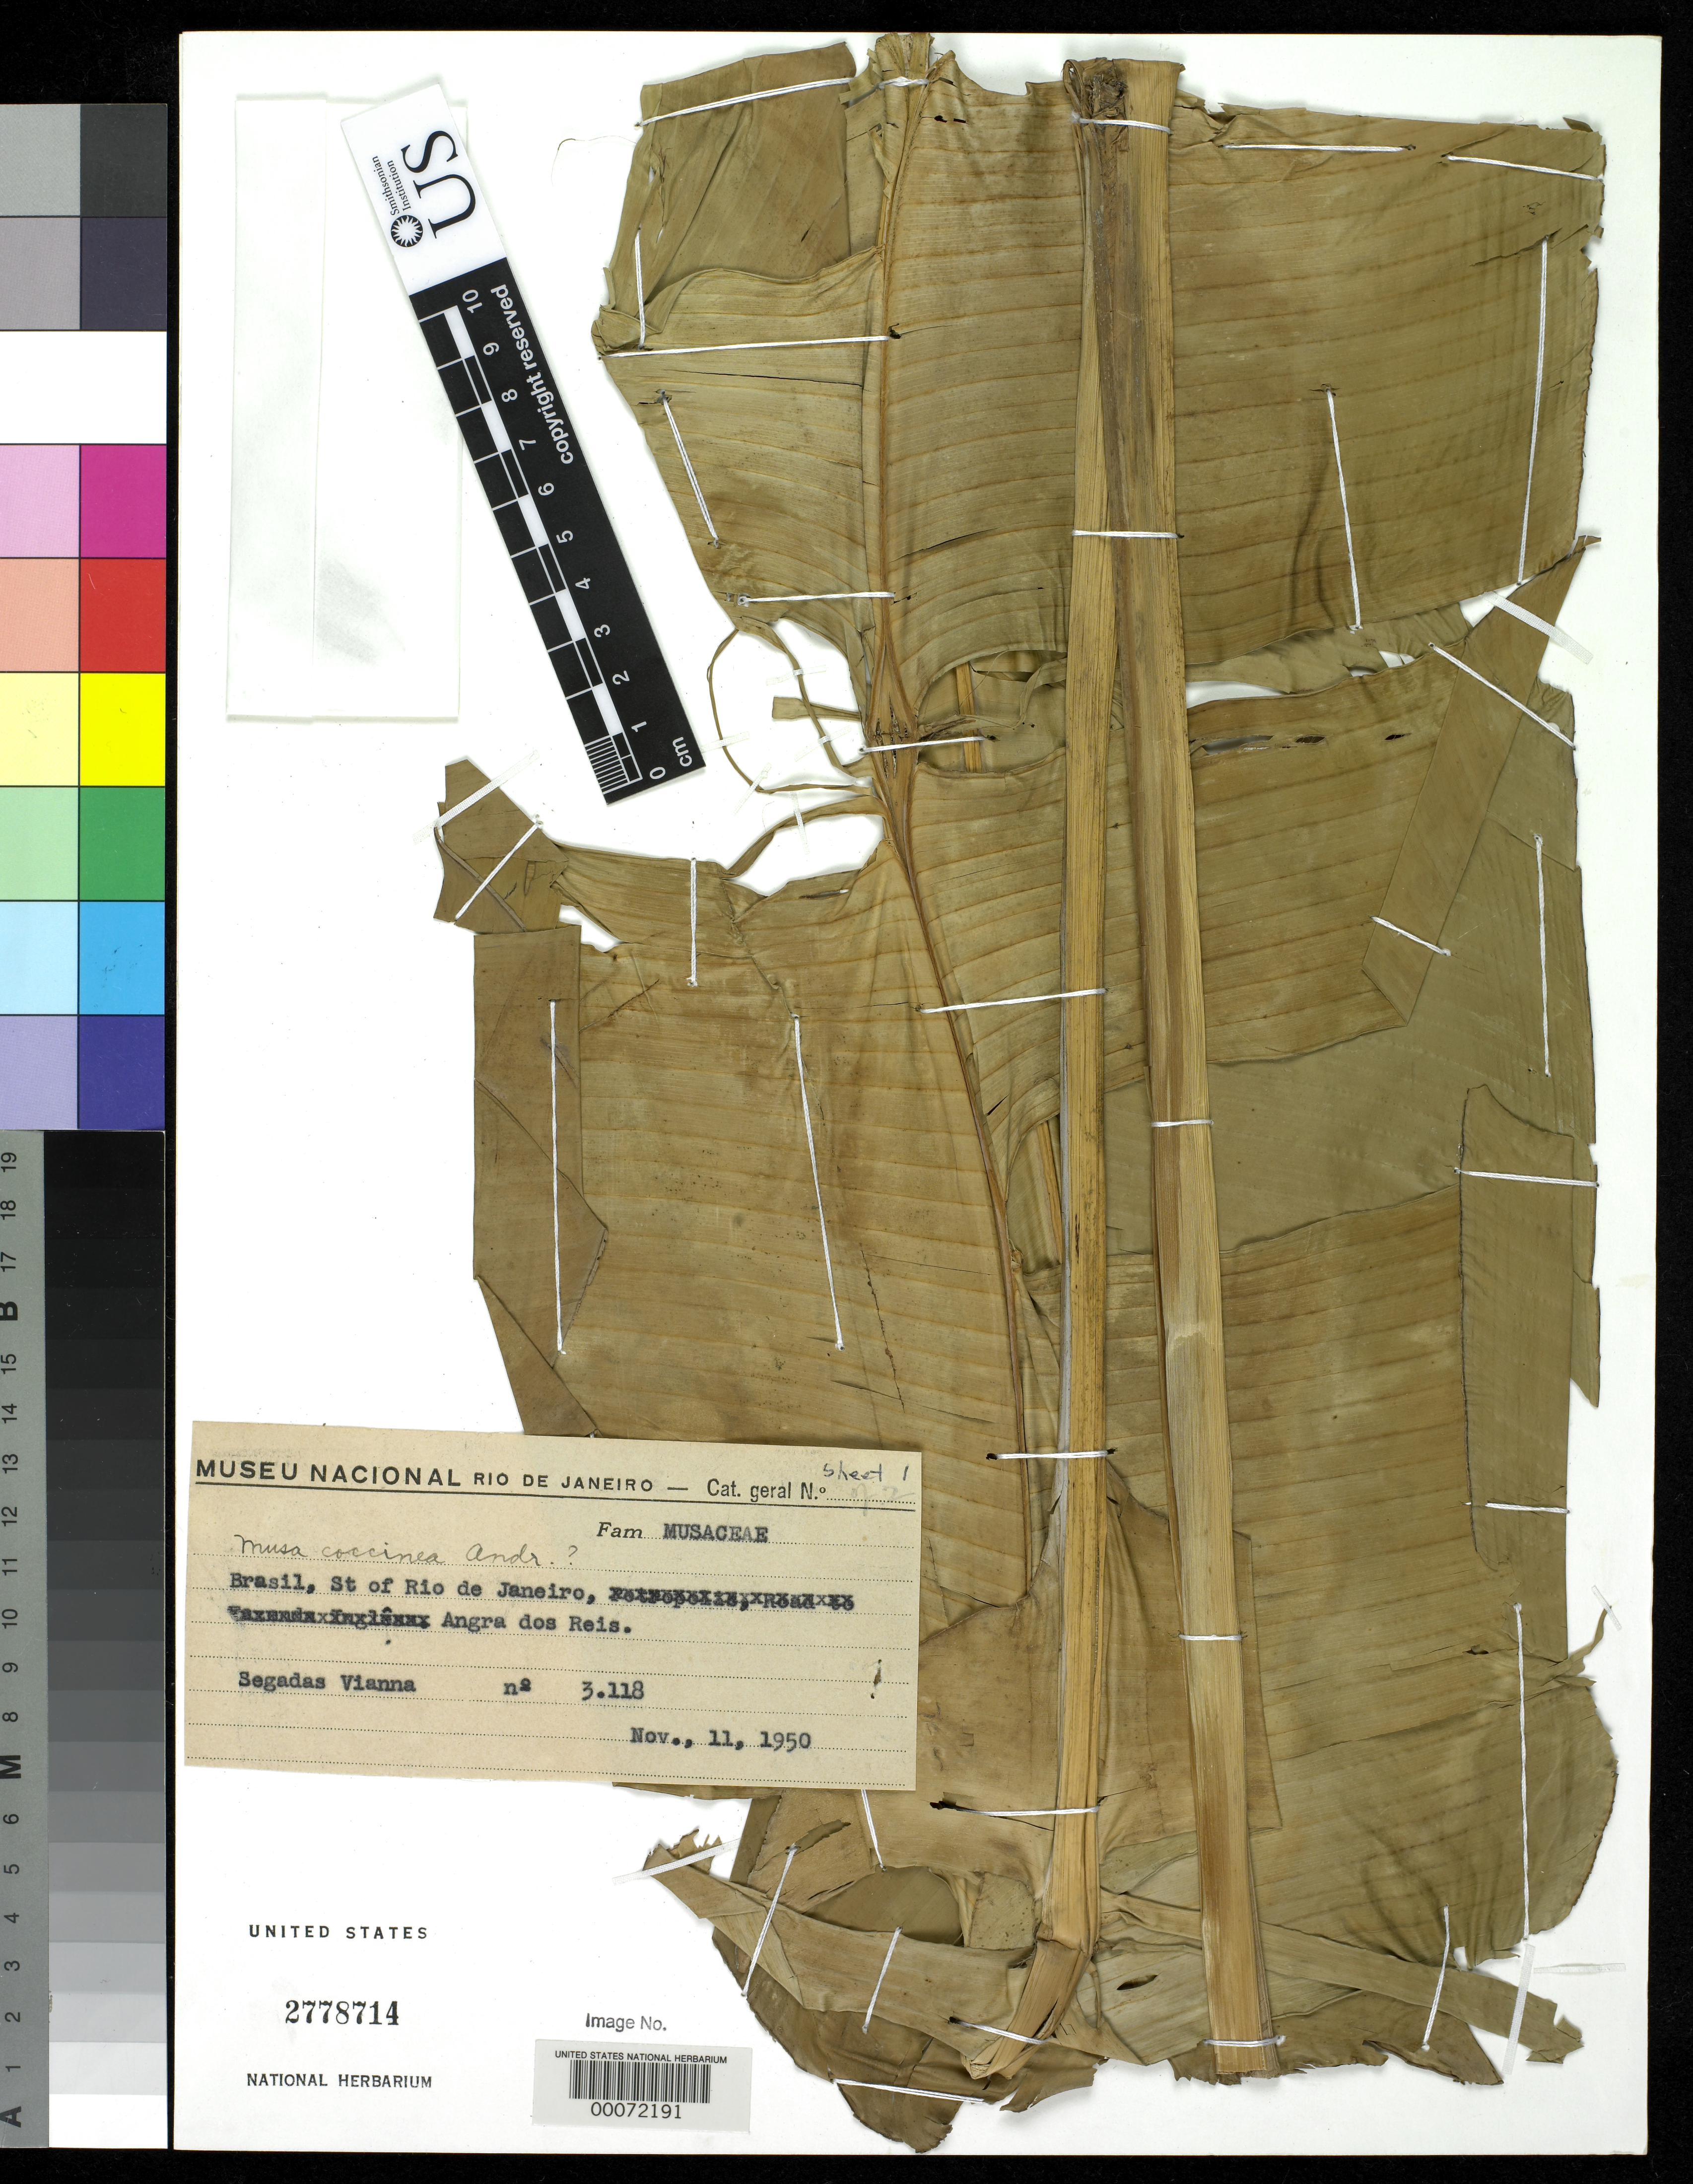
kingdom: Plantae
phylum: Tracheophyta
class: Liliopsida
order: Zingiberales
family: Musaceae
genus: Musa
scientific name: Musa coccinea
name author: Andrews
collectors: S. Vianna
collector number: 3118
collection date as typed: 11 Nov 1950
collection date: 1950-11-11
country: Brazil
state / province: Rio de Janeiro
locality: Angra dos reis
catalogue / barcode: US 2778714